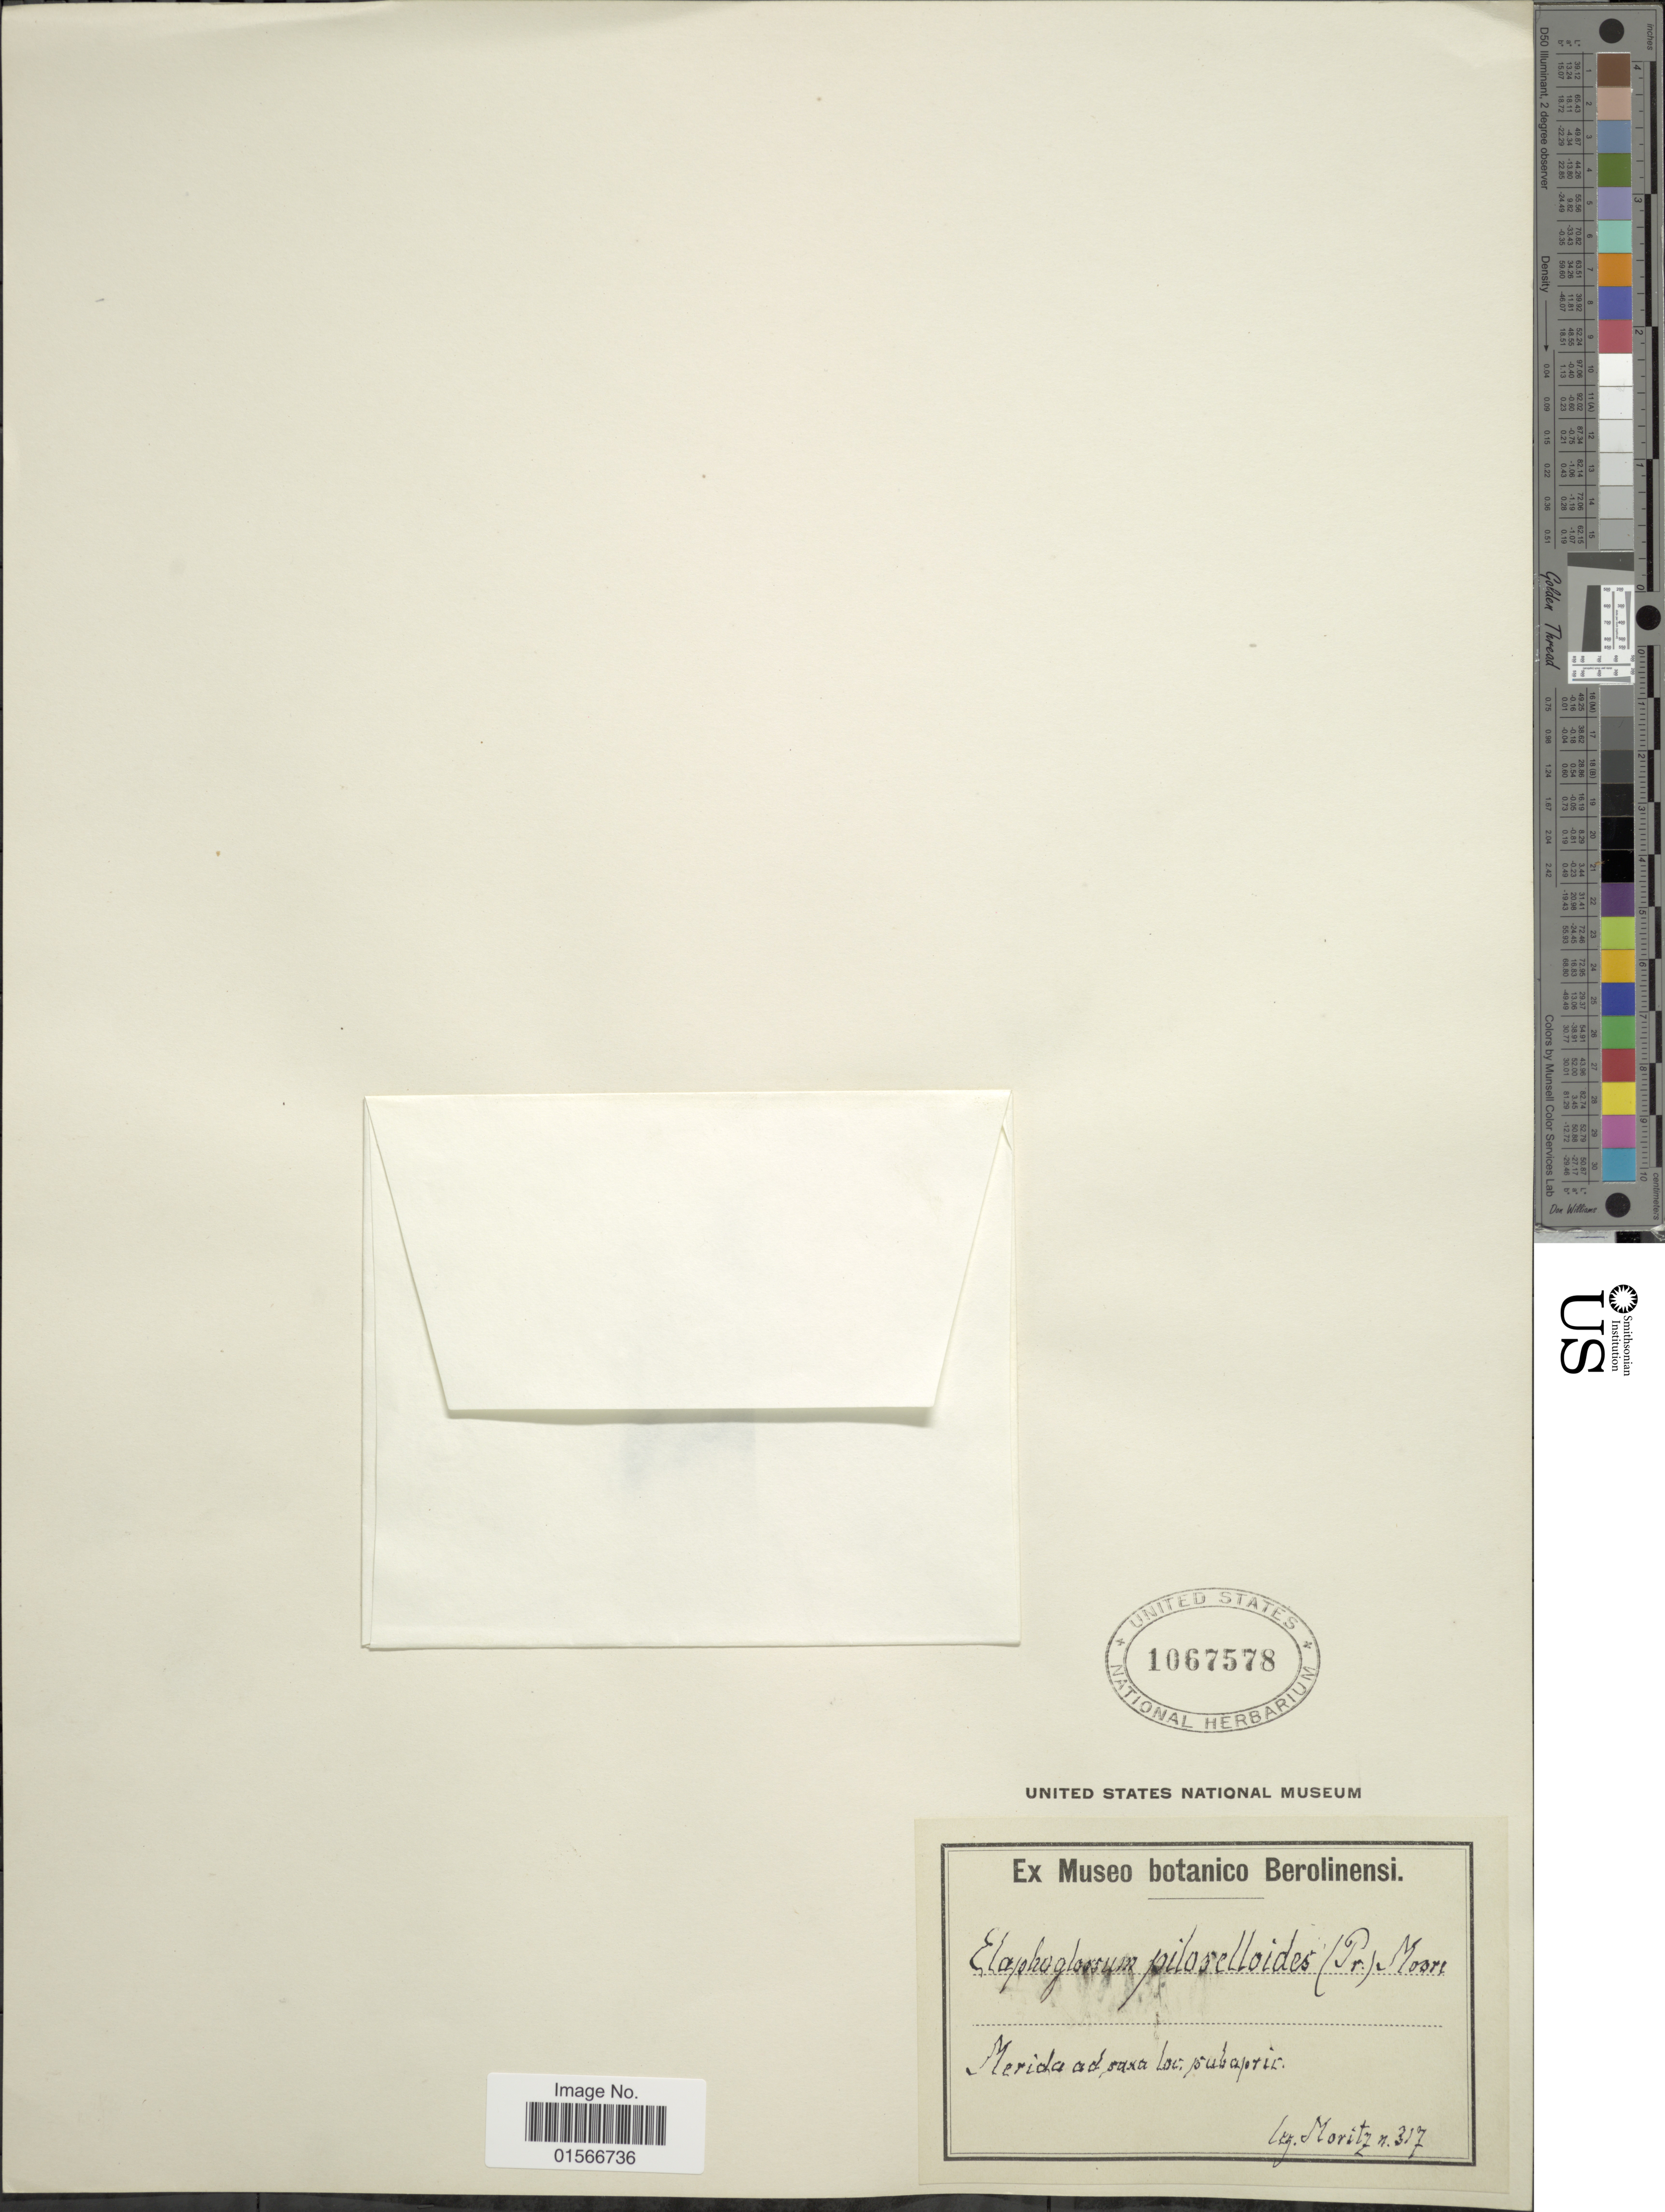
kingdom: Plantae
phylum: Tracheophyta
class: Polypodiopsida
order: Polypodiales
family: Dryopteridaceae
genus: Elaphoglossum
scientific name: Elaphoglossum jamesonii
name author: (Hook. & Grev.) T. Moore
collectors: Moritz, --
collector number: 317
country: Venezuela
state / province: Mérida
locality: Ad saxa loc subapric.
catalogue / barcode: US 1067578